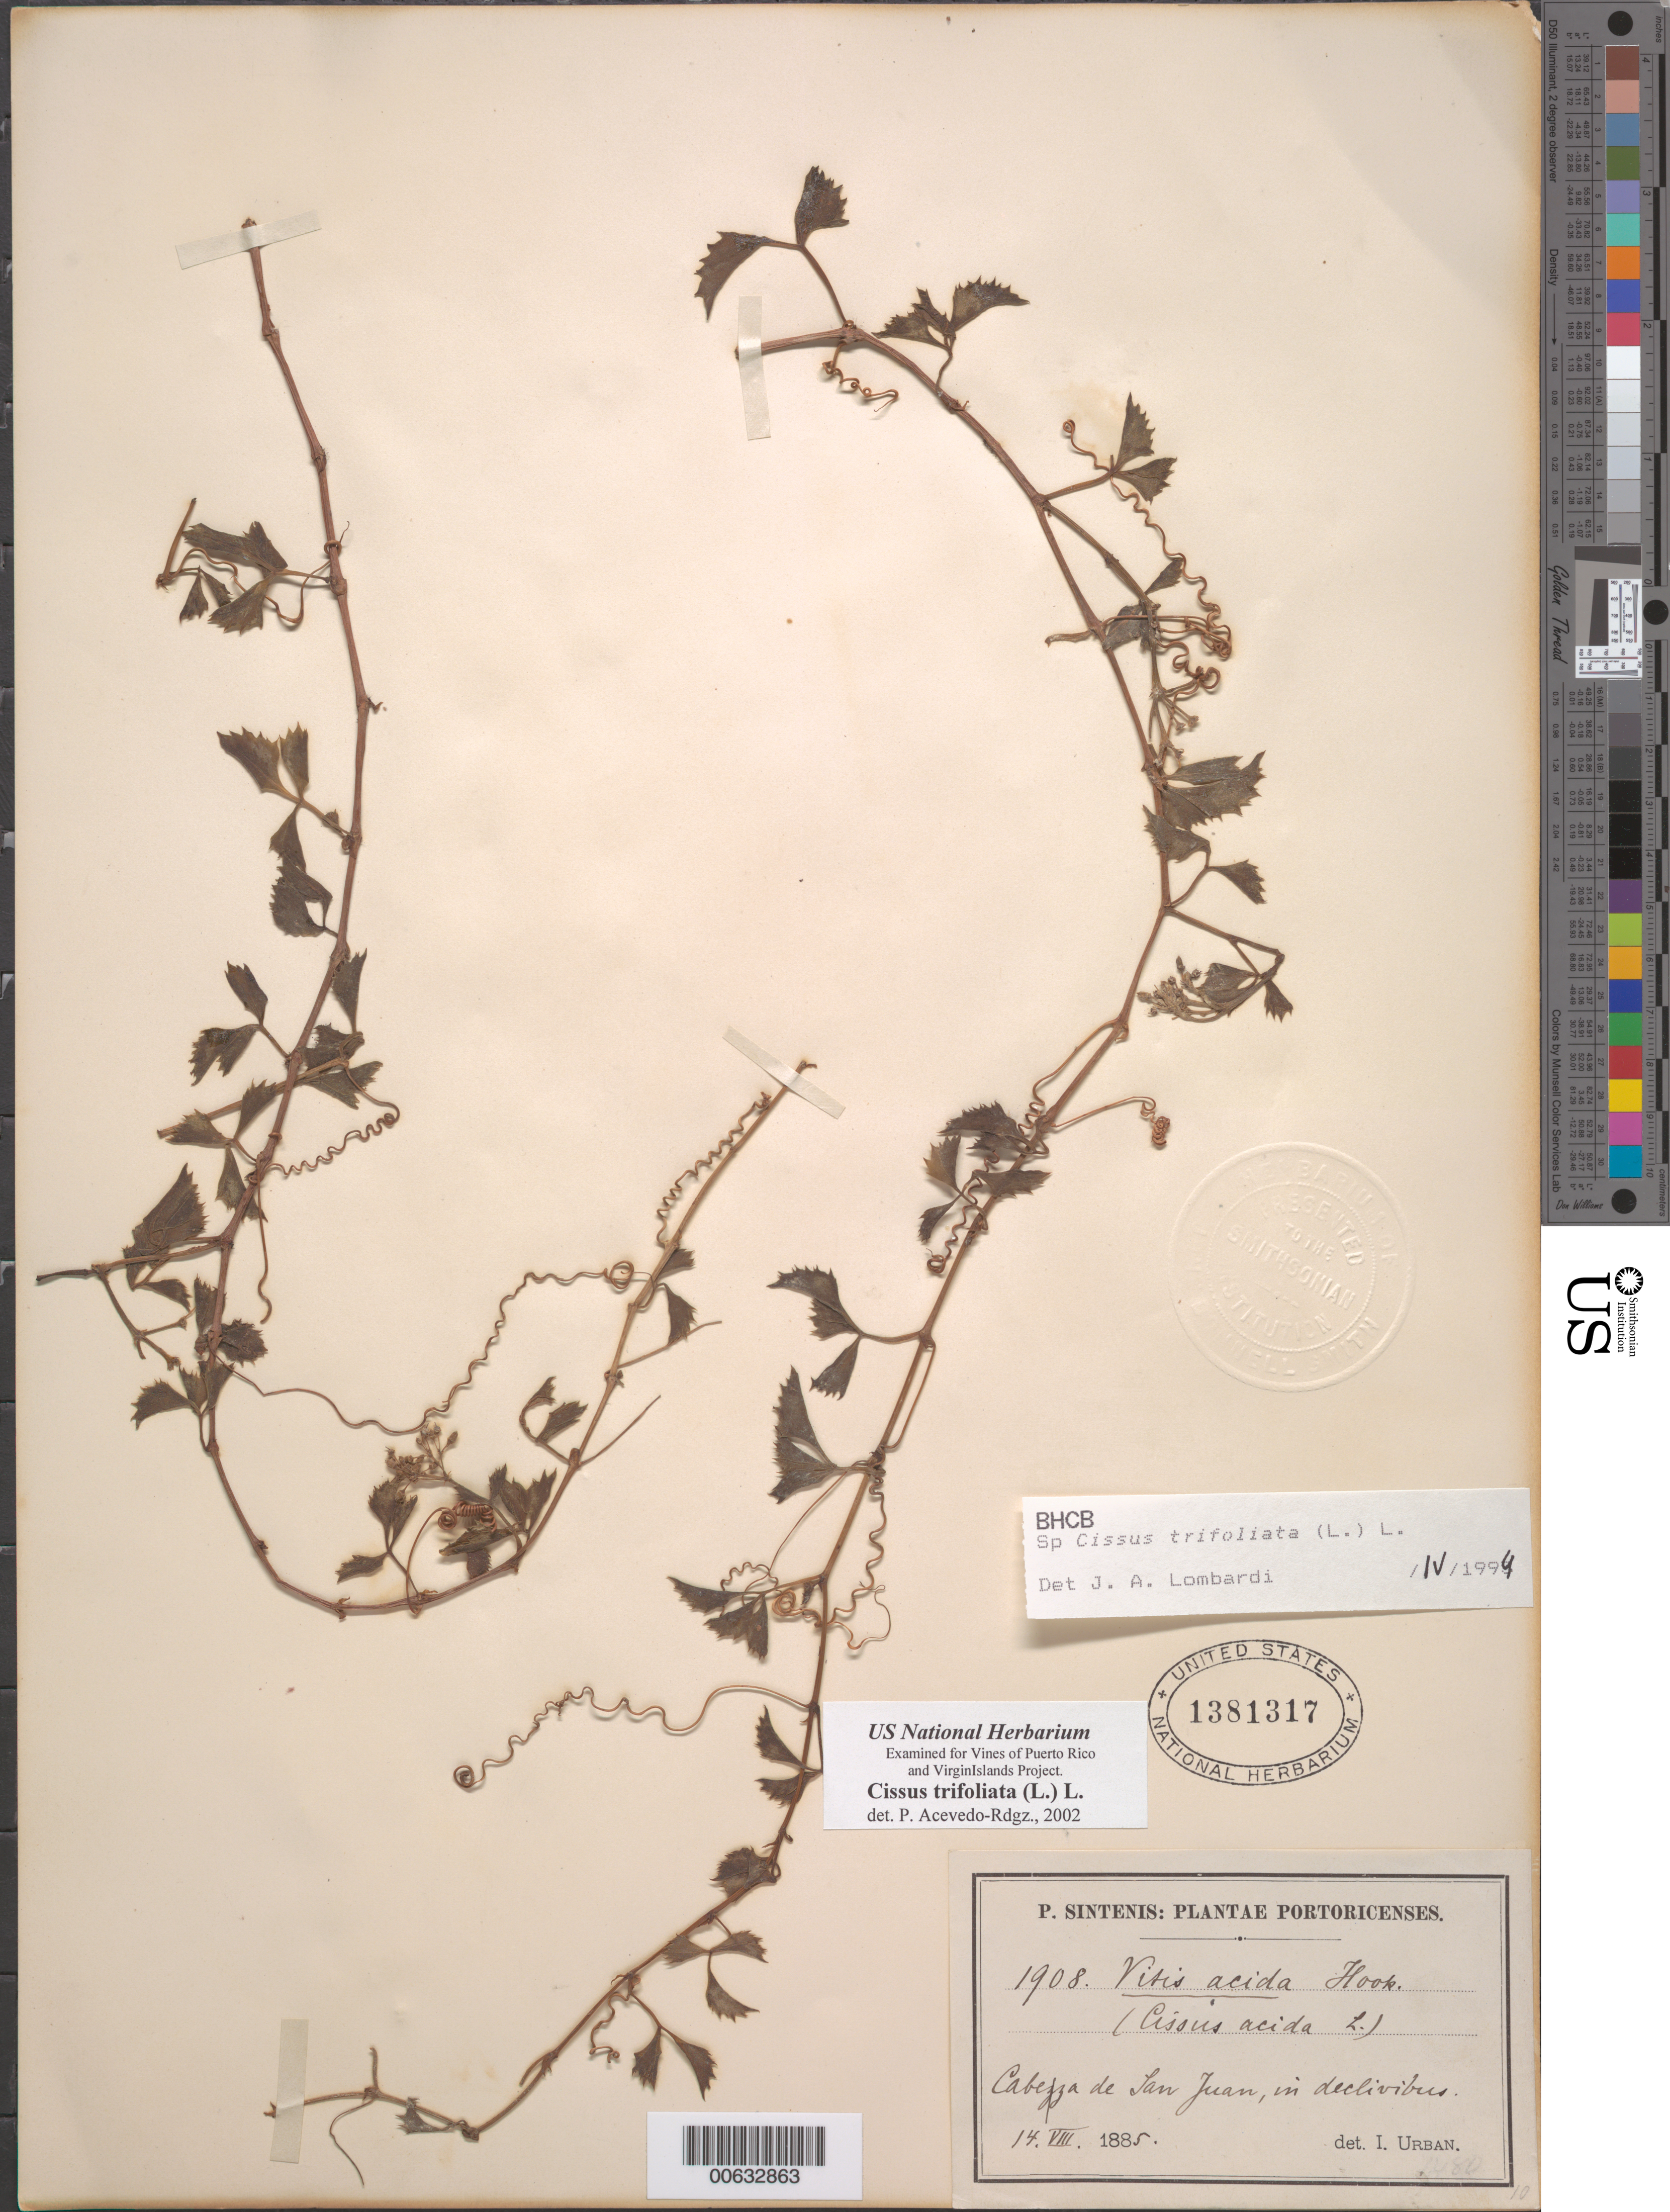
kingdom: Plantae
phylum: Tracheophyta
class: Magnoliopsida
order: Vitales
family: Vitaceae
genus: Cissus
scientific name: Cissus trifoliata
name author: (L.) L.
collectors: P. Sintenis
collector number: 1908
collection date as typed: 14 Aug 1885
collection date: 1885-08-14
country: Puerto Rico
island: Greater Antilles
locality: Cabeza de San Juan, in declivibus.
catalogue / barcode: US 1381317